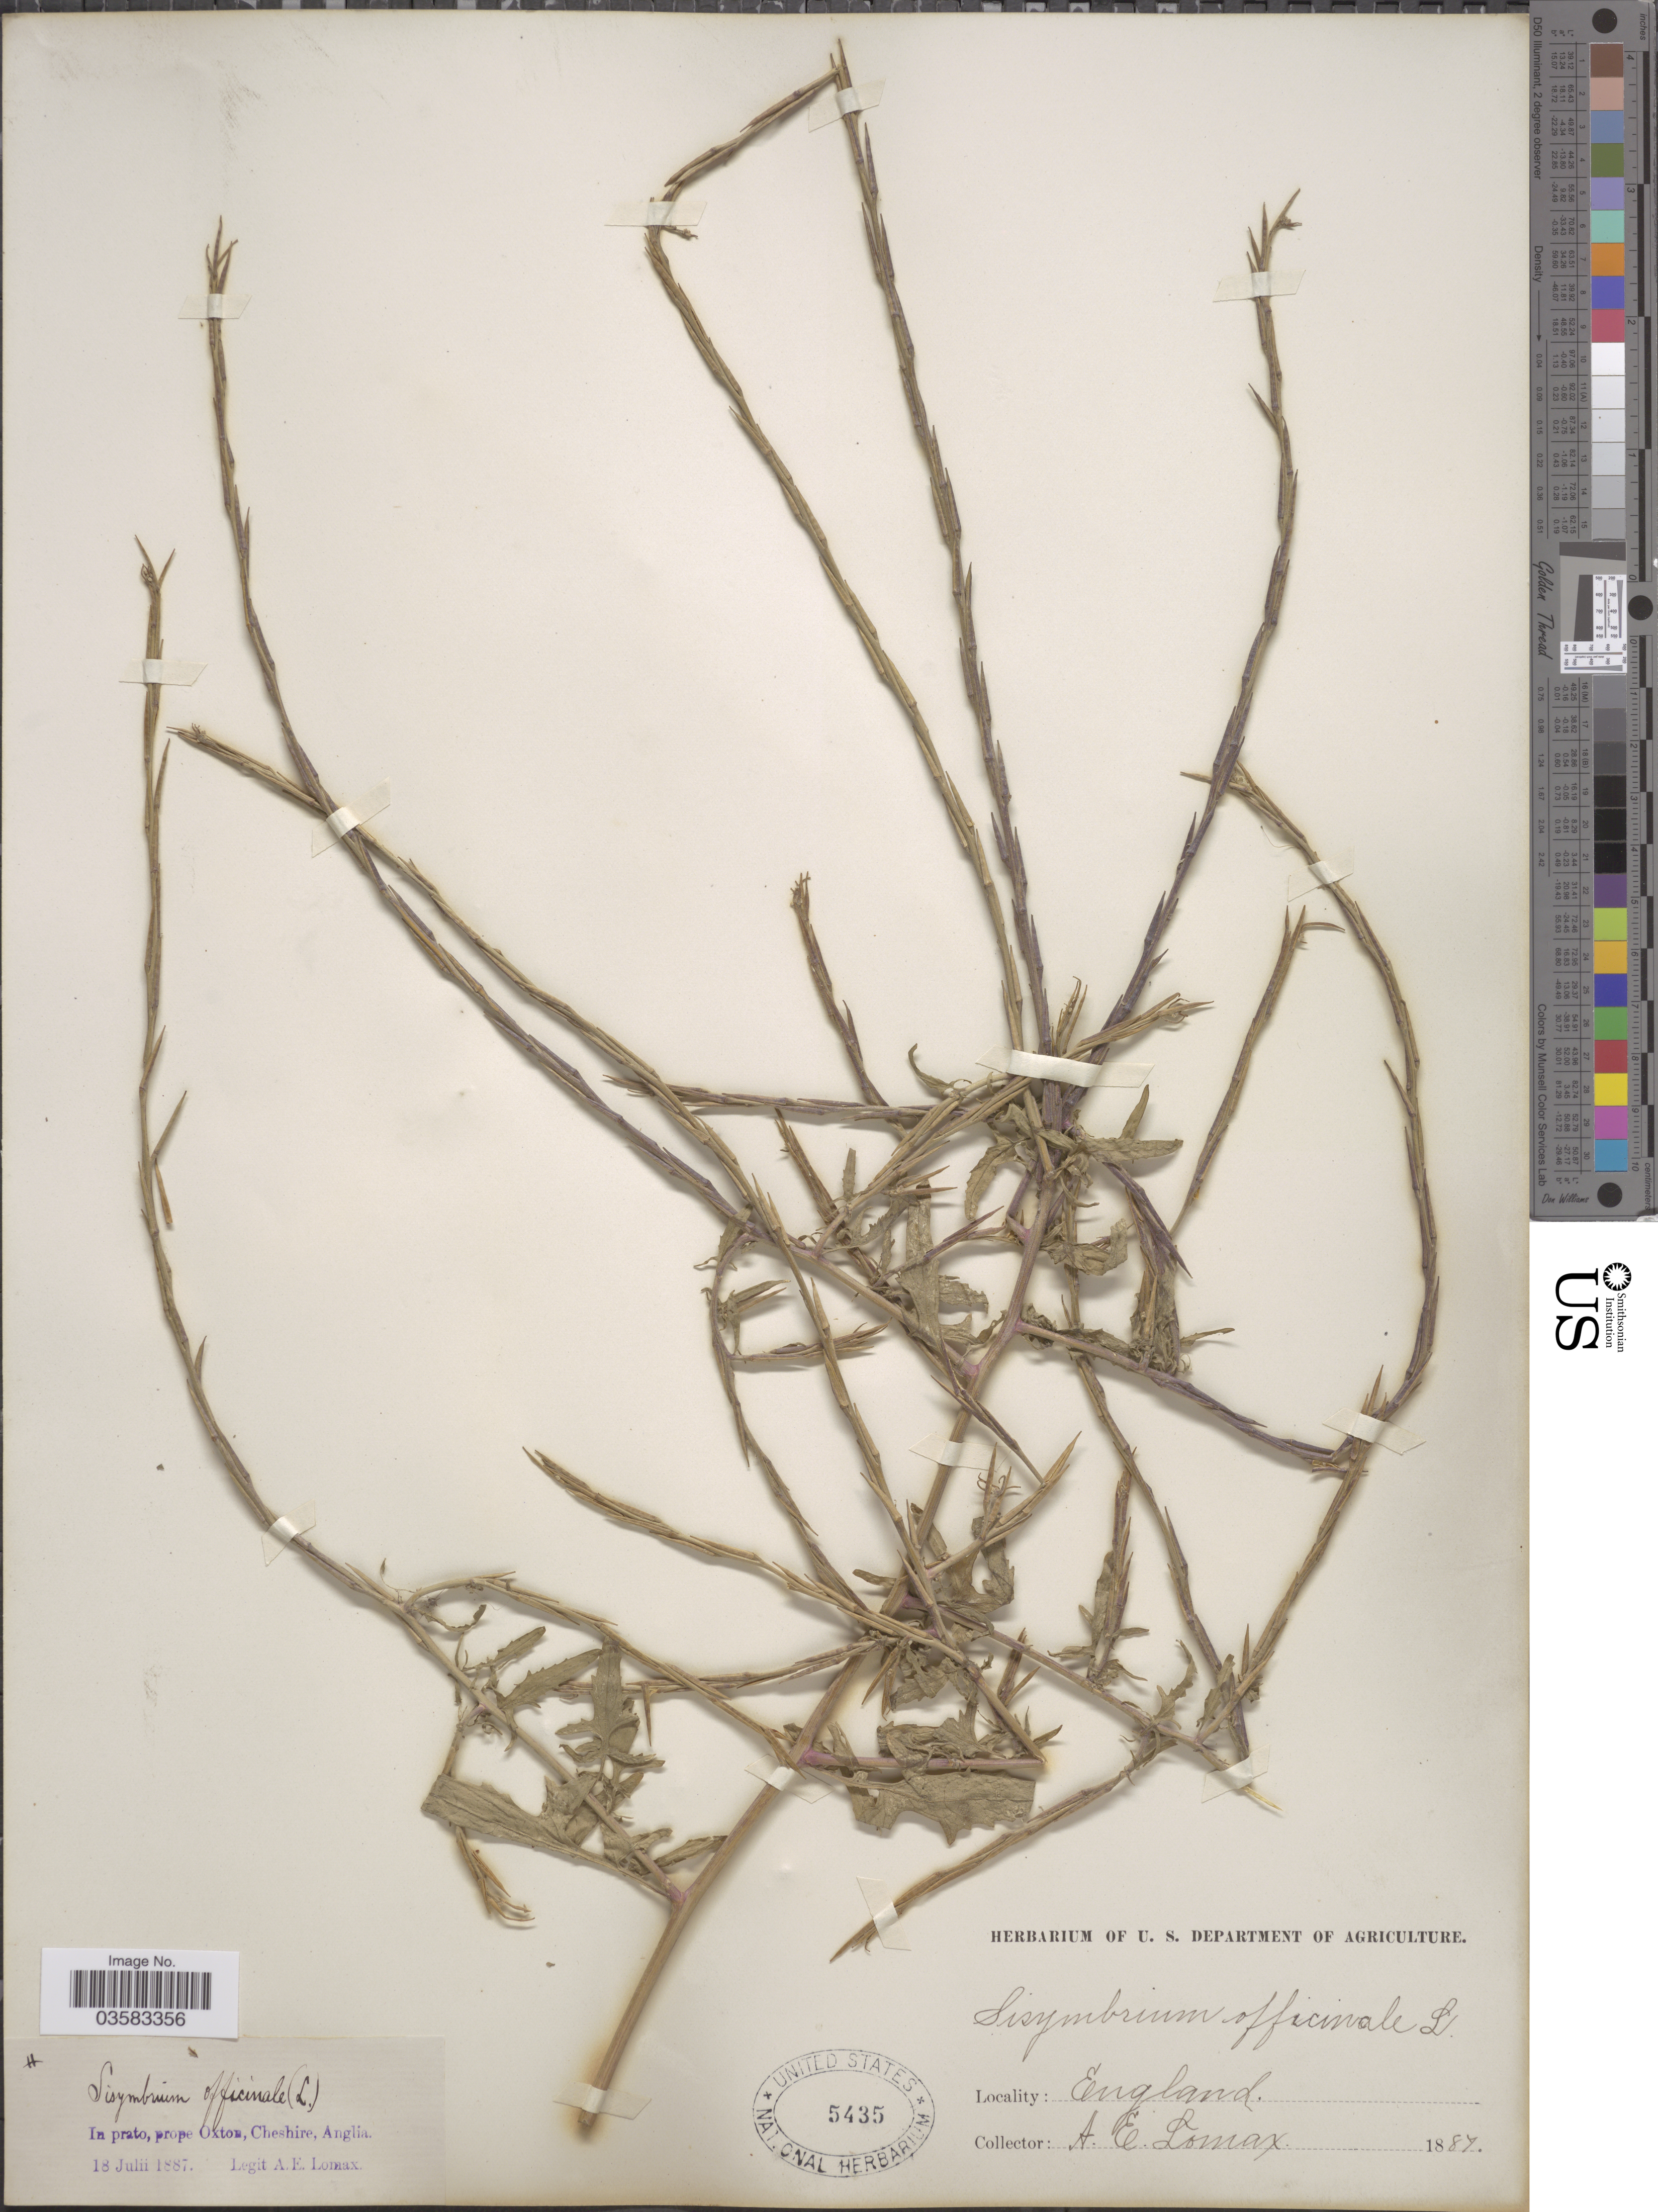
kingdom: Plantae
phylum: Tracheophyta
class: Magnoliopsida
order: Brassicales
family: Brassicaceae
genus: Sisymbrium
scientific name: Sisymbrium officinale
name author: (L.) Scop.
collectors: A. Lomax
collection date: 1887-07-18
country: United Kingdom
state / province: England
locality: In prato, prope Oxton, Cheshire, Anglia.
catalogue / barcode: US 5435